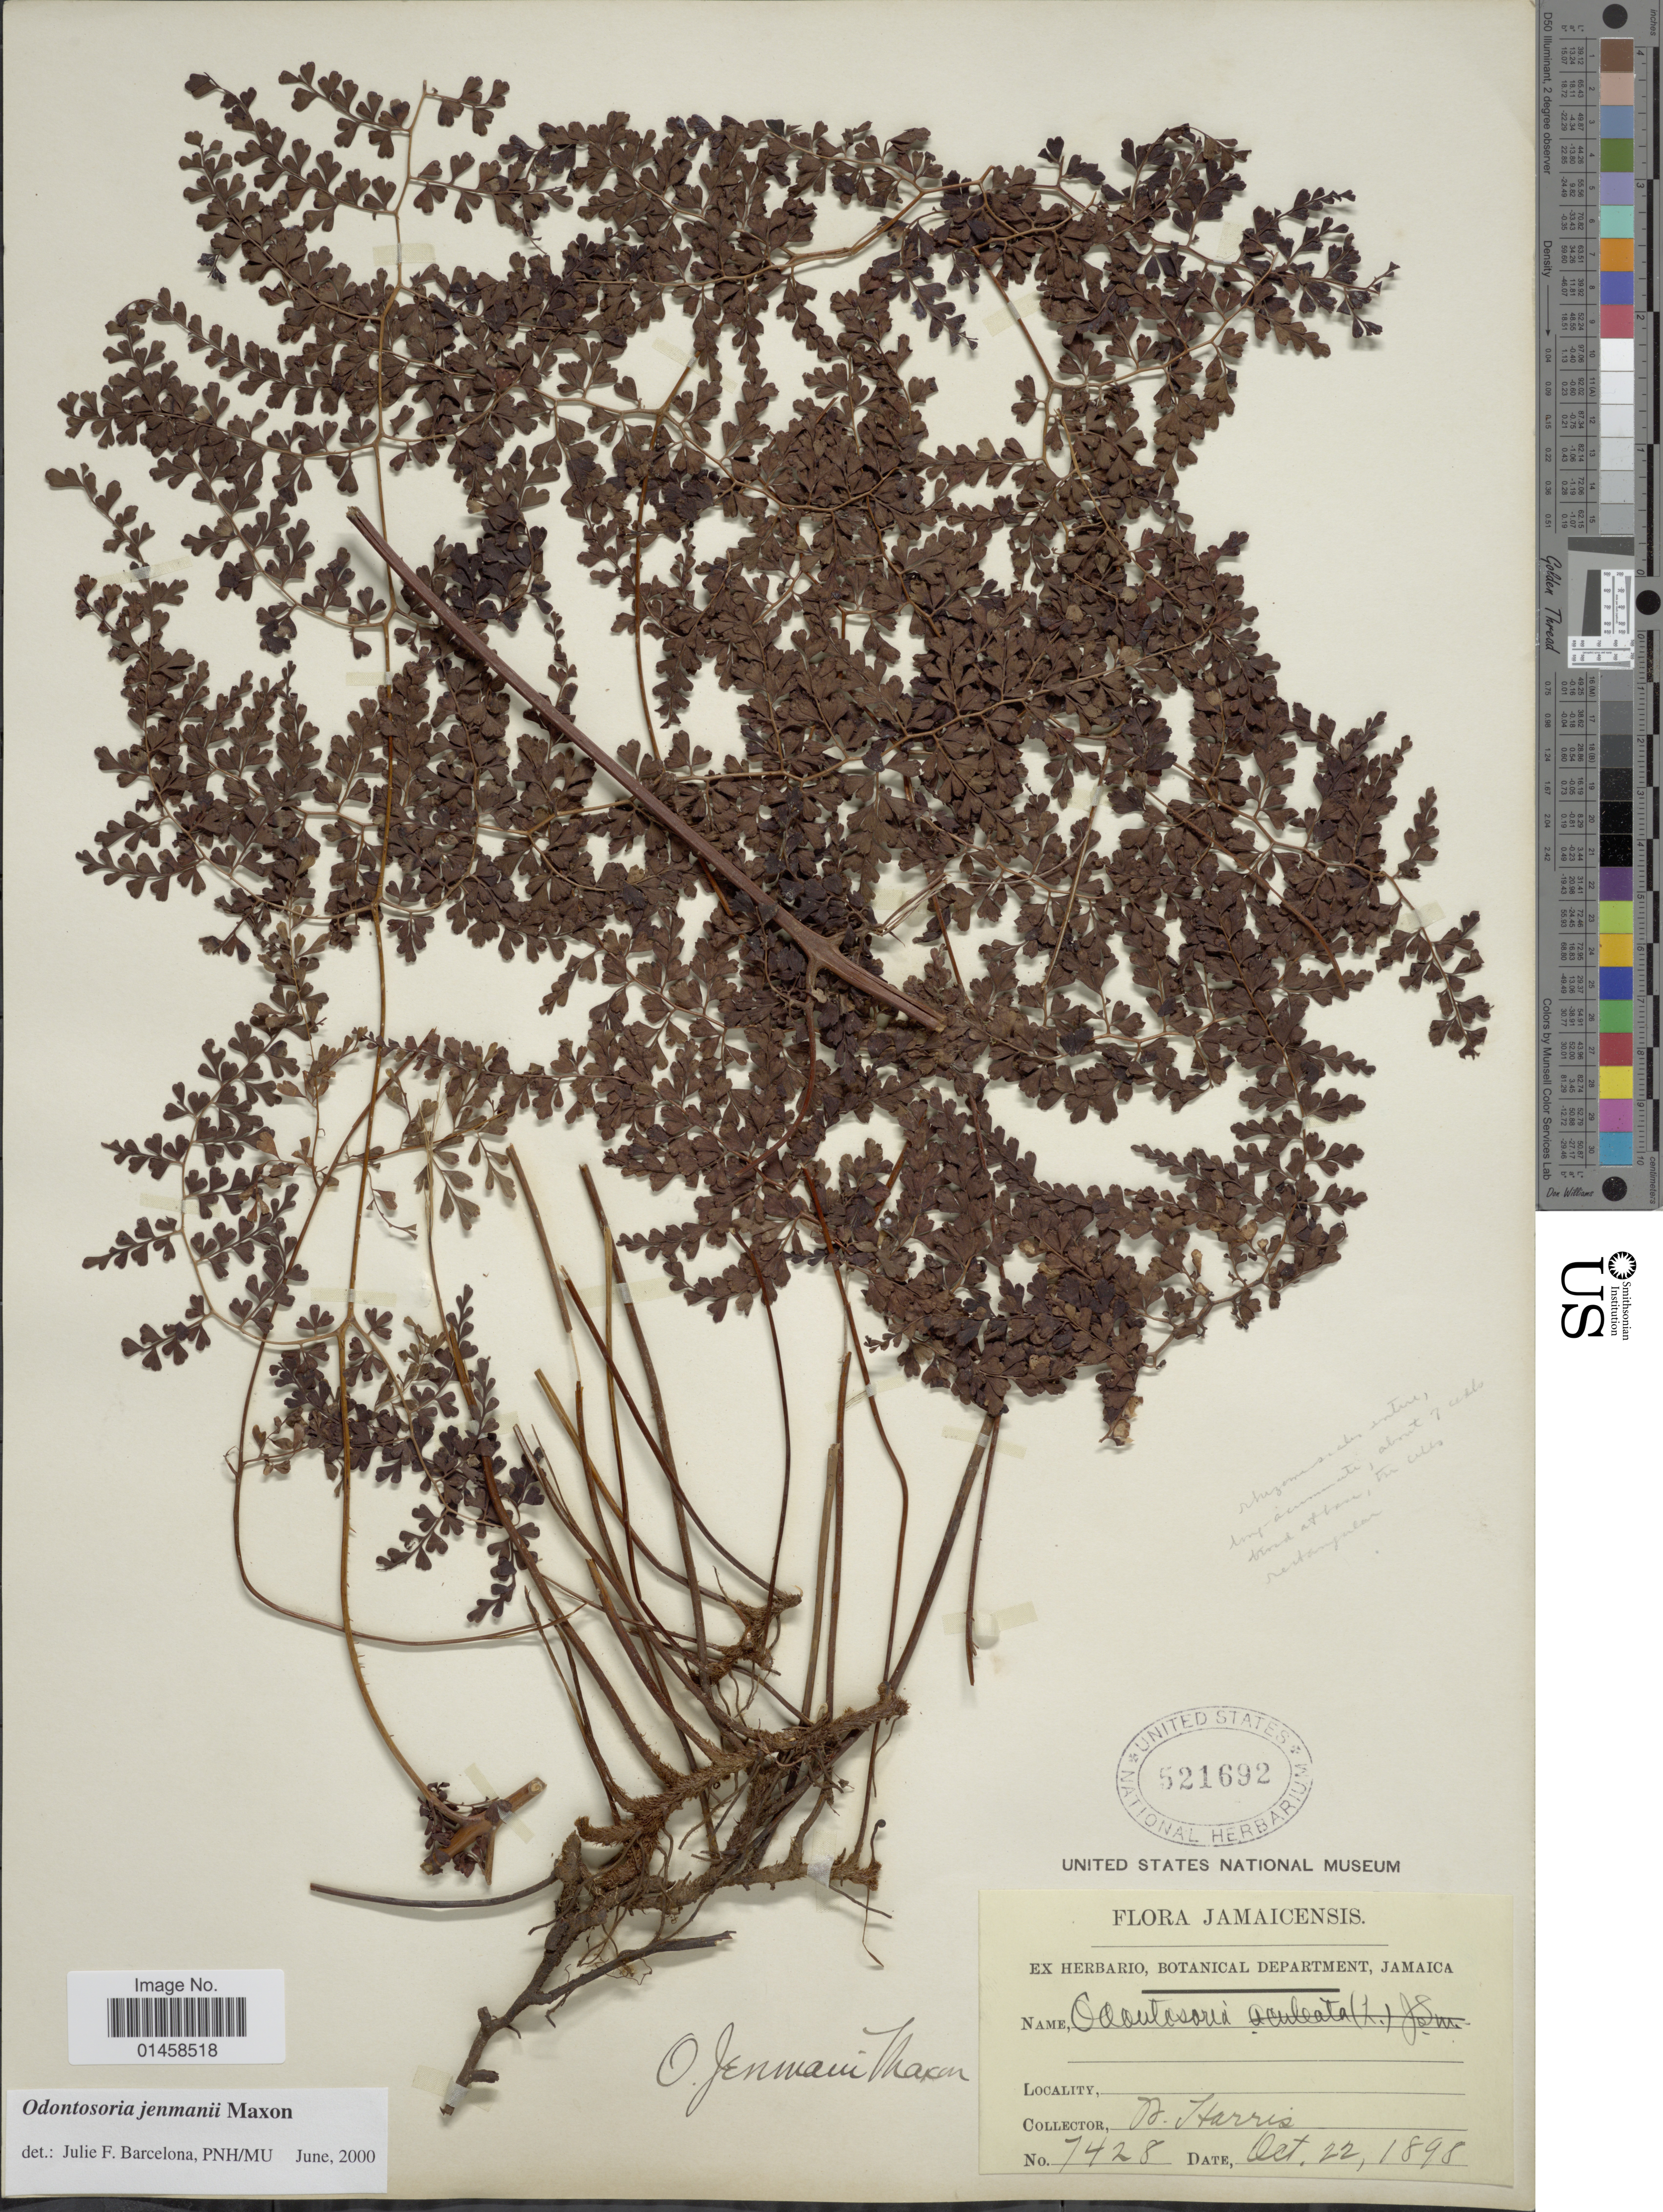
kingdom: Plantae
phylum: Tracheophyta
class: Polypodiopsida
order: Polypodiales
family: Lindsaeaceae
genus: Odontosoria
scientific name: Odontosoria jenmanii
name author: Maxon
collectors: N. Harris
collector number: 7428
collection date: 1898-10-22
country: Jamaica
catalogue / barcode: US 521692